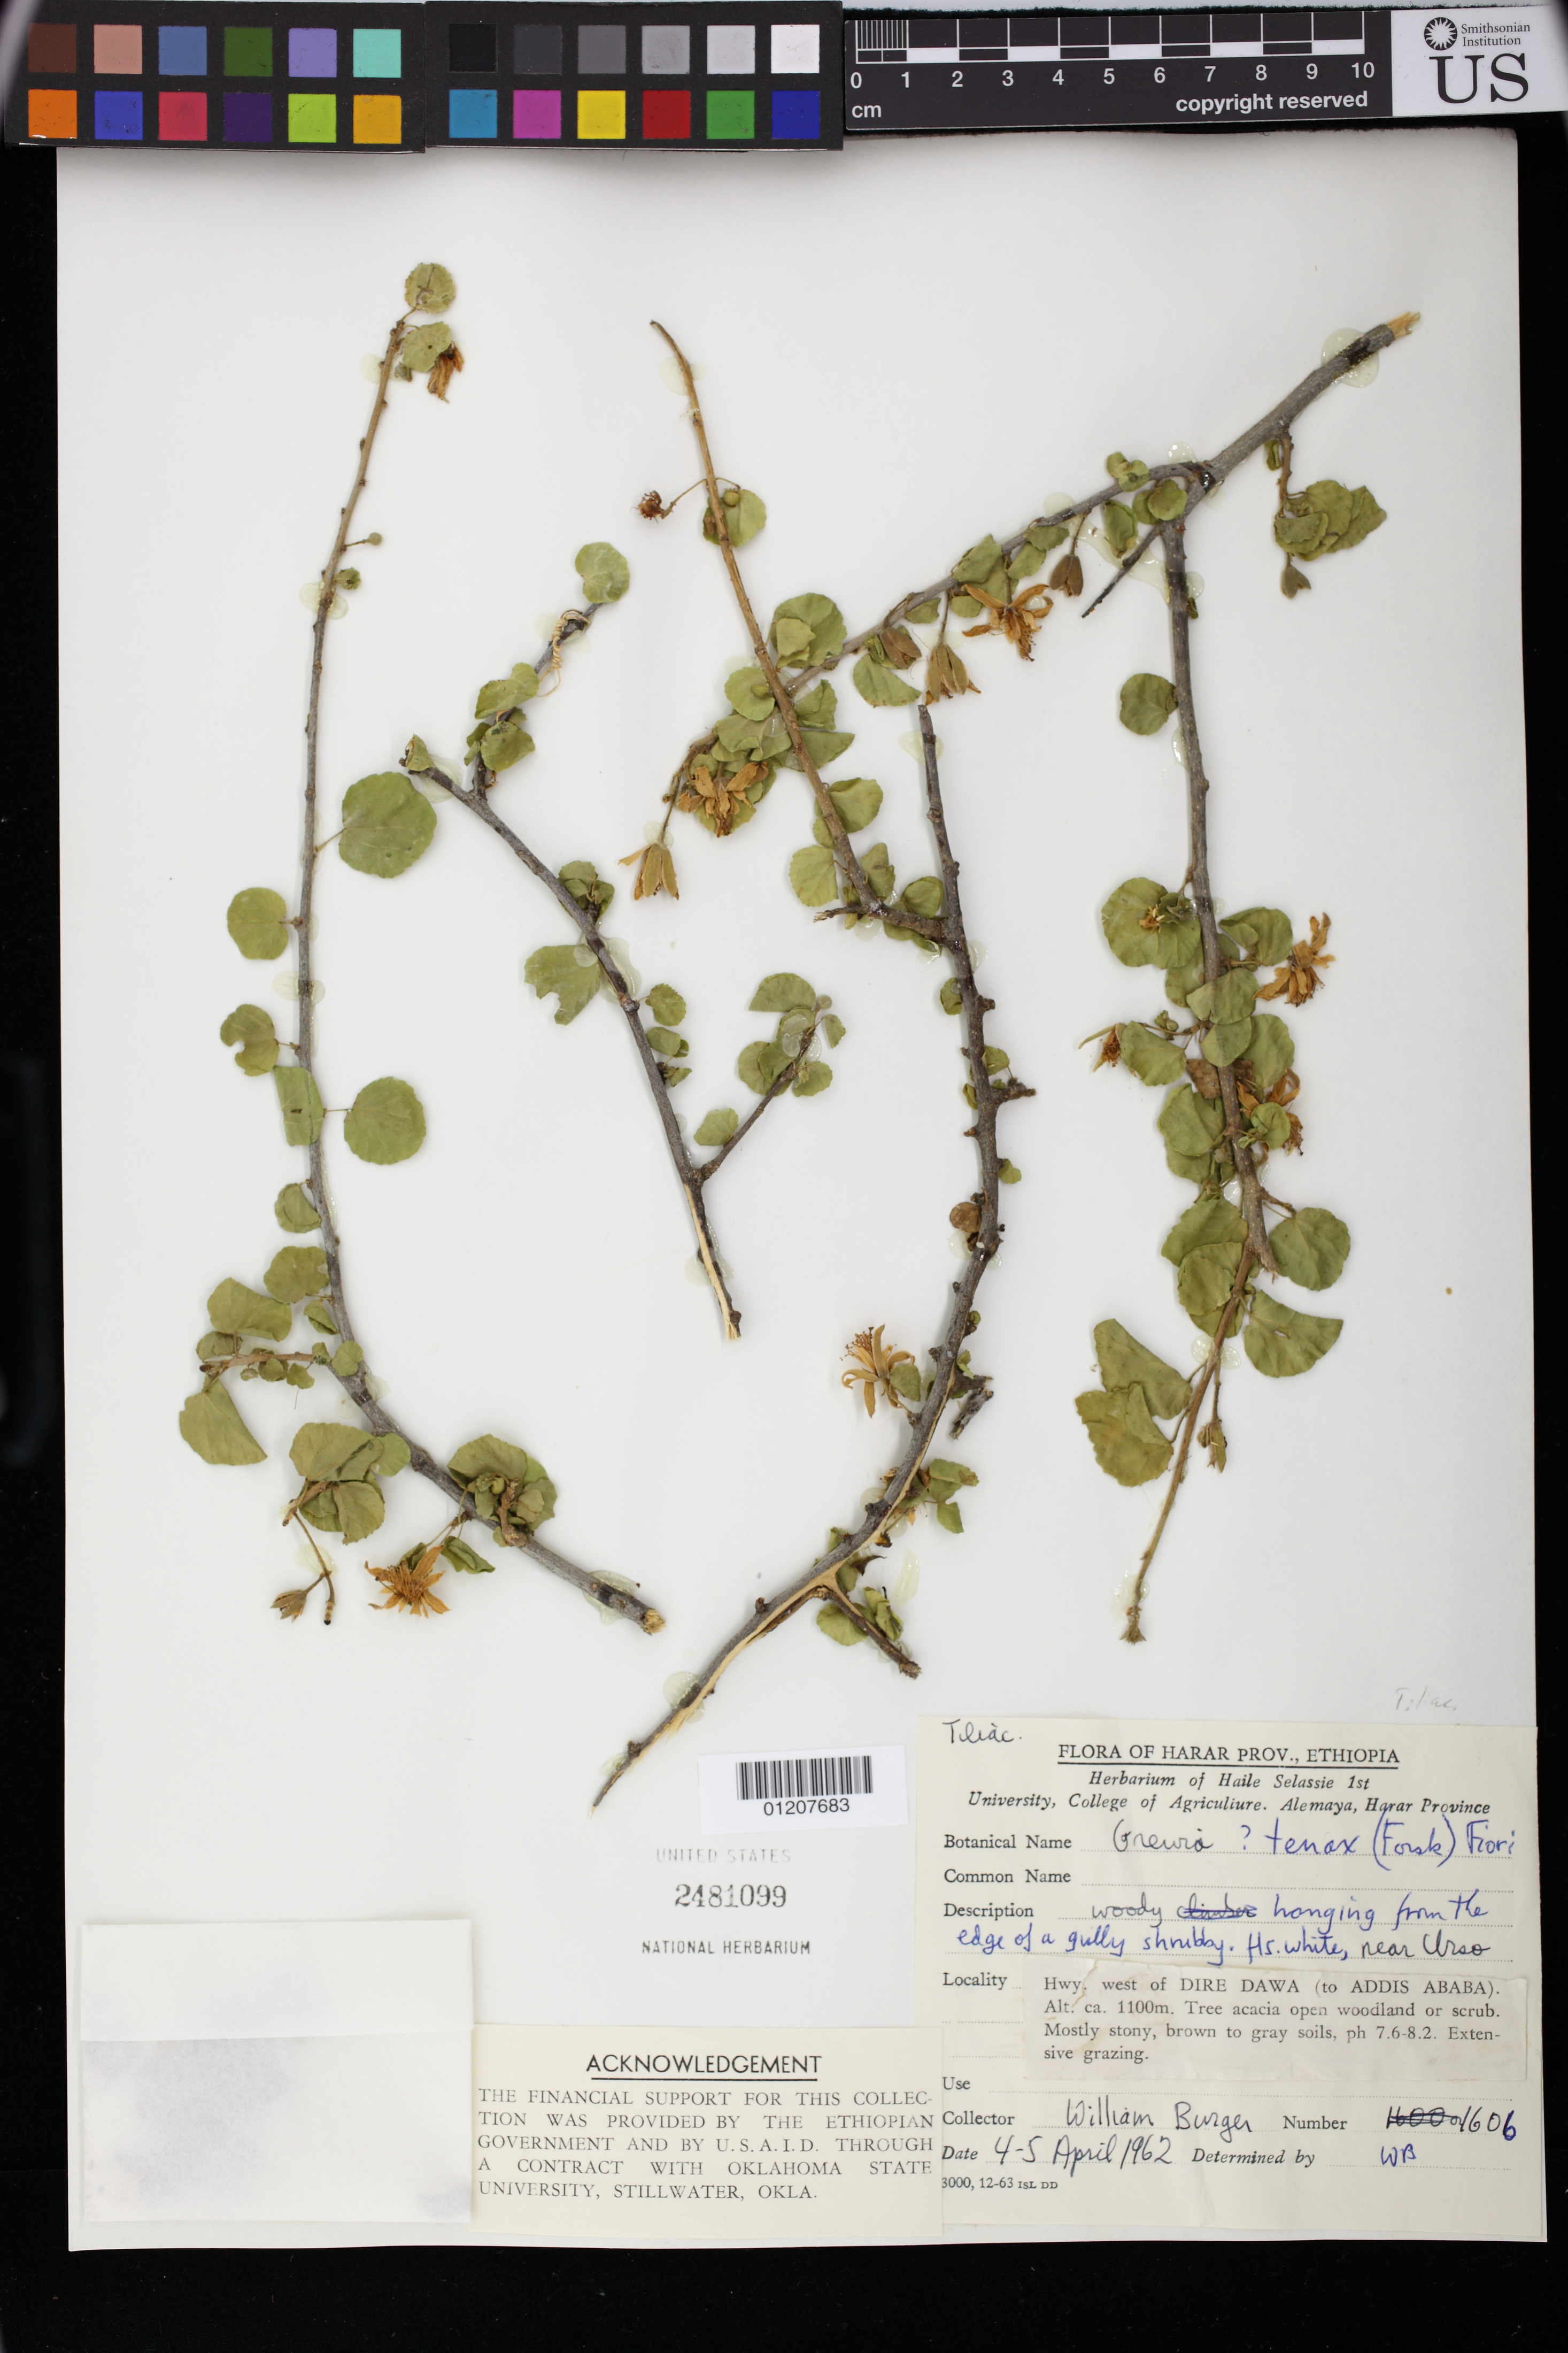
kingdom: Plantae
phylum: Tracheophyta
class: Magnoliopsida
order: Malvales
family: Malvaceae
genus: Grewia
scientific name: Grewia tenax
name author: (Forssk.) Fiori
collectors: W. Burger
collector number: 1606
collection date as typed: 04 Apr 1962 to 05 Apr 1962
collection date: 1962-04-04/1962-04-05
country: Ethiopia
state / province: Somali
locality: Harar Prov. Hwy West of Dire Dawa (to Addis Ababa). Near Urso.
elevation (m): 1100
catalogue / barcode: US 2481099